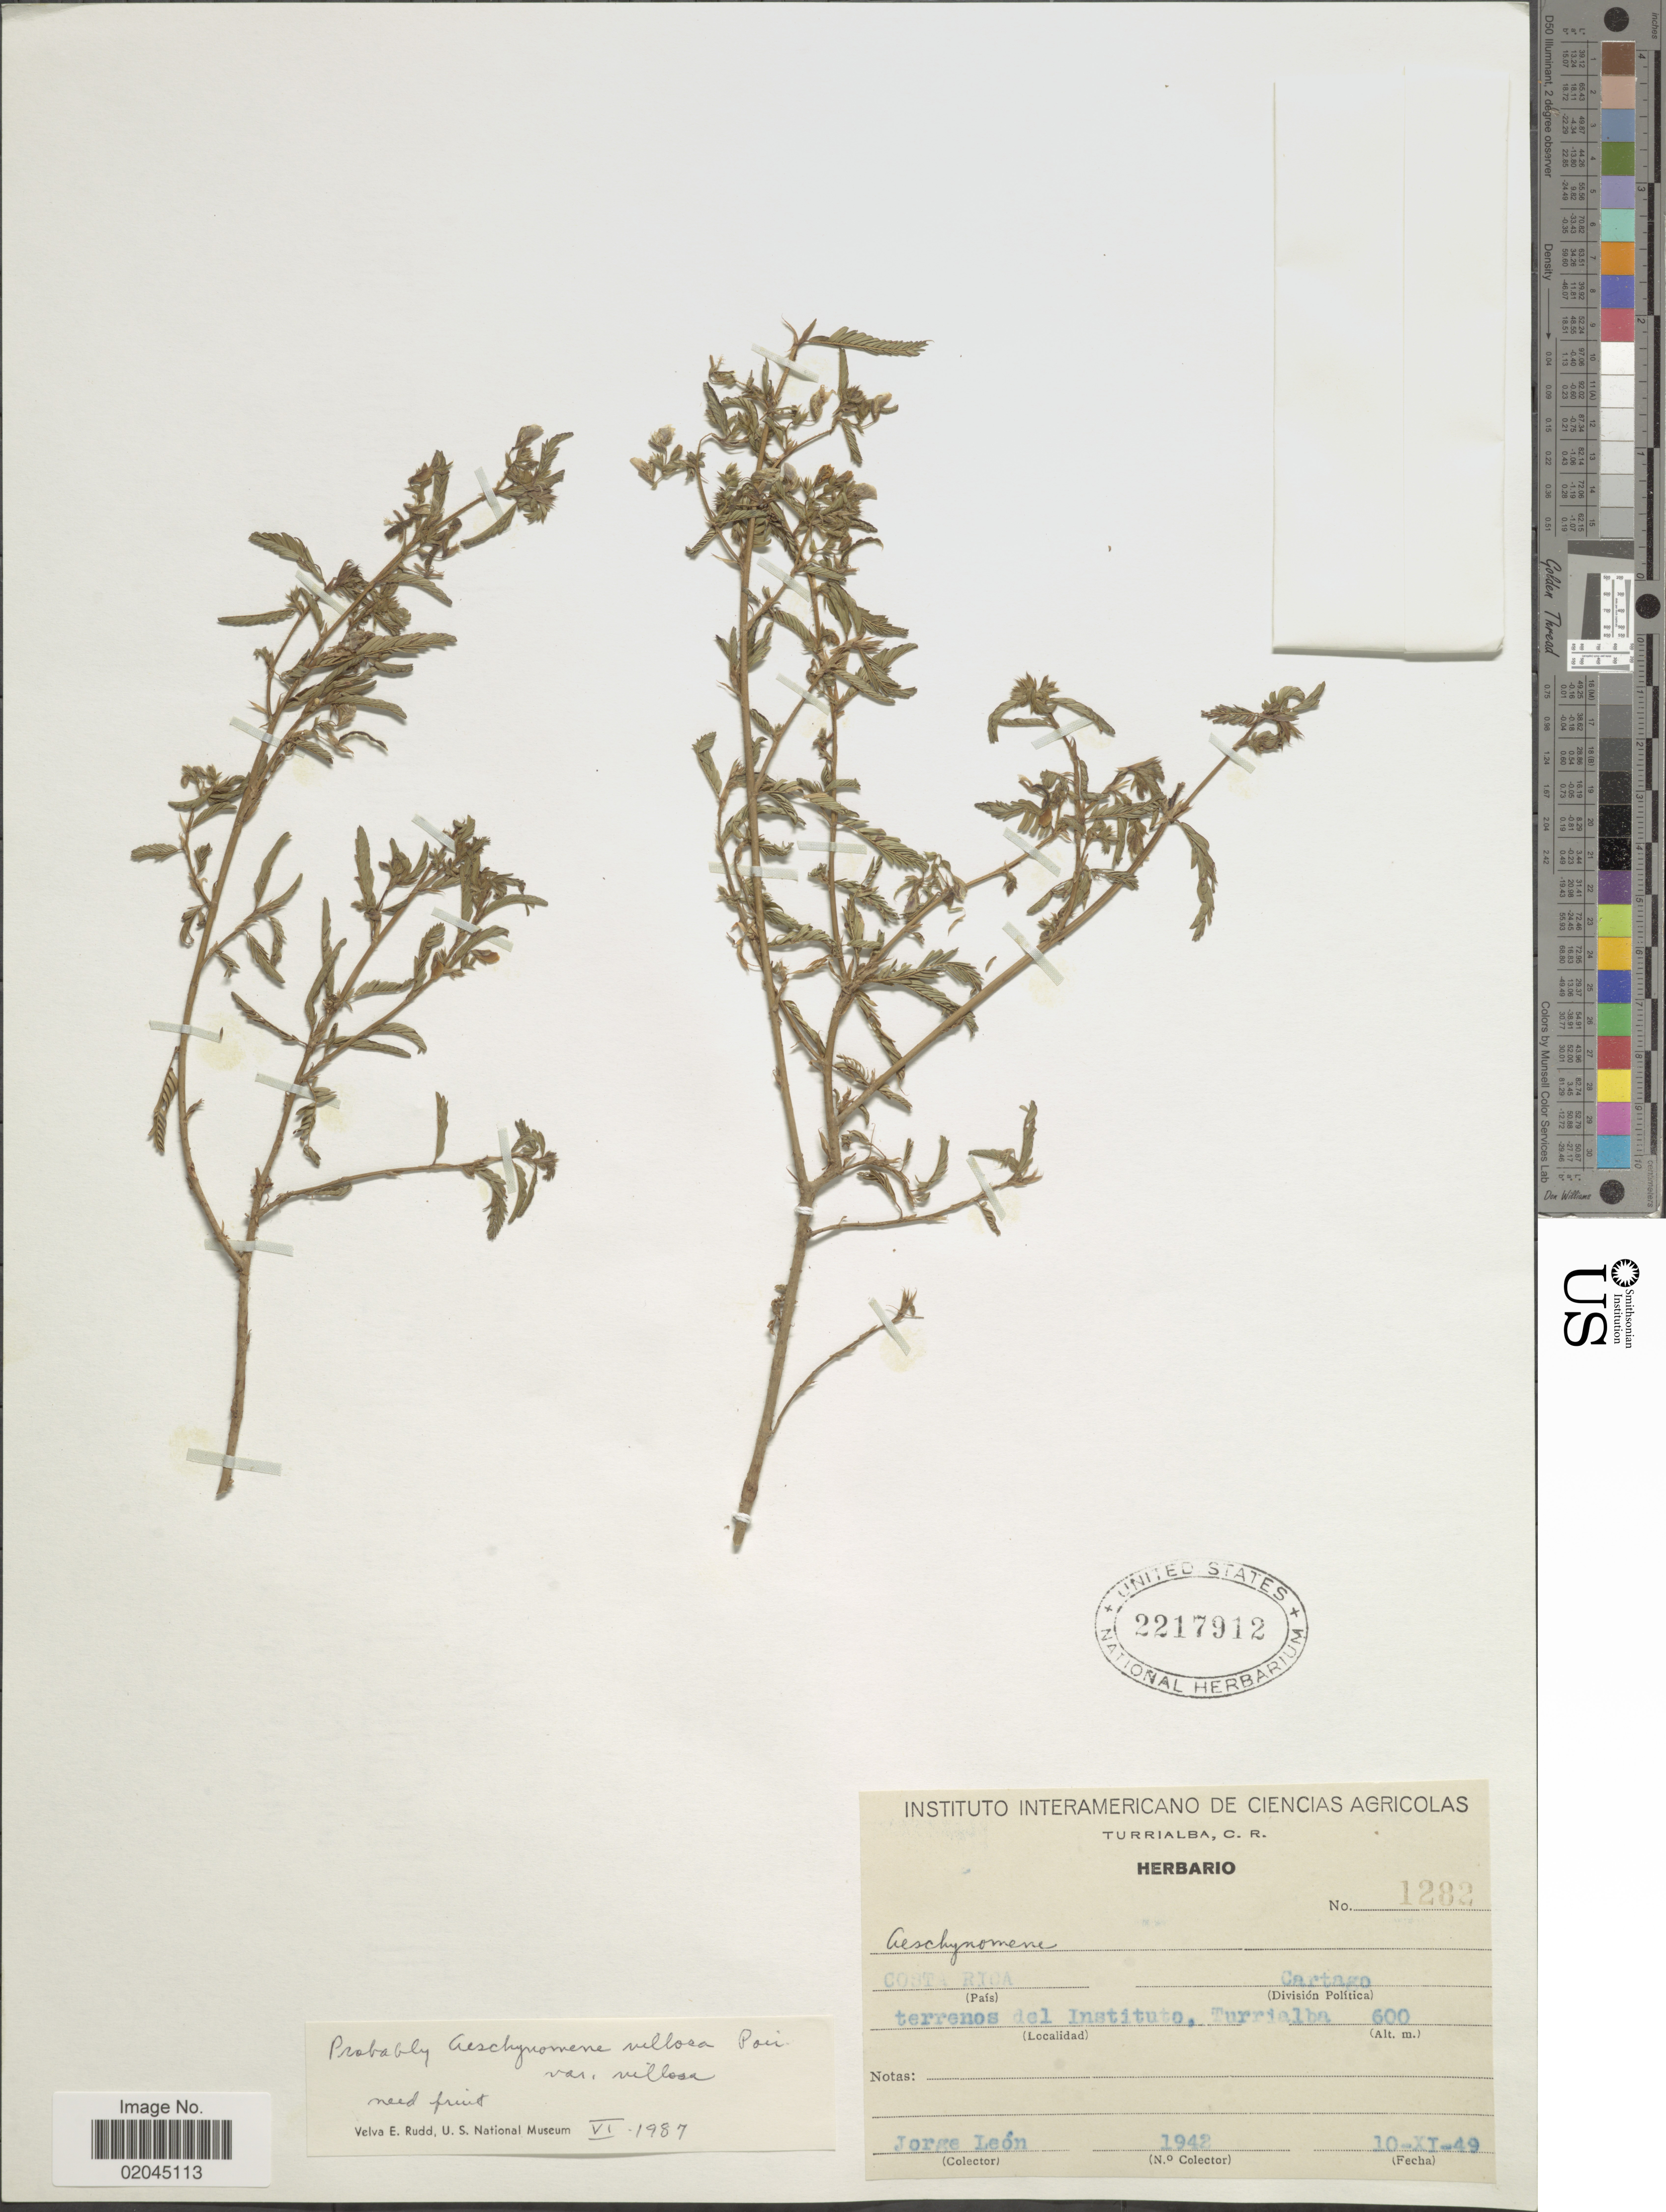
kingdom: Plantae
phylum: Tracheophyta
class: Magnoliopsida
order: Fabales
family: Fabaceae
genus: Aeschynomene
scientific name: Aeschynomene villosa var. villosa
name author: Poir.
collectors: J. León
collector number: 1282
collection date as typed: Transcribed d/m/y: 10/11/49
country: Costa Rica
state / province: Cartago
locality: Terrenos del Instituto, Turrialba, Cartago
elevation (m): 600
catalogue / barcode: US 2217912